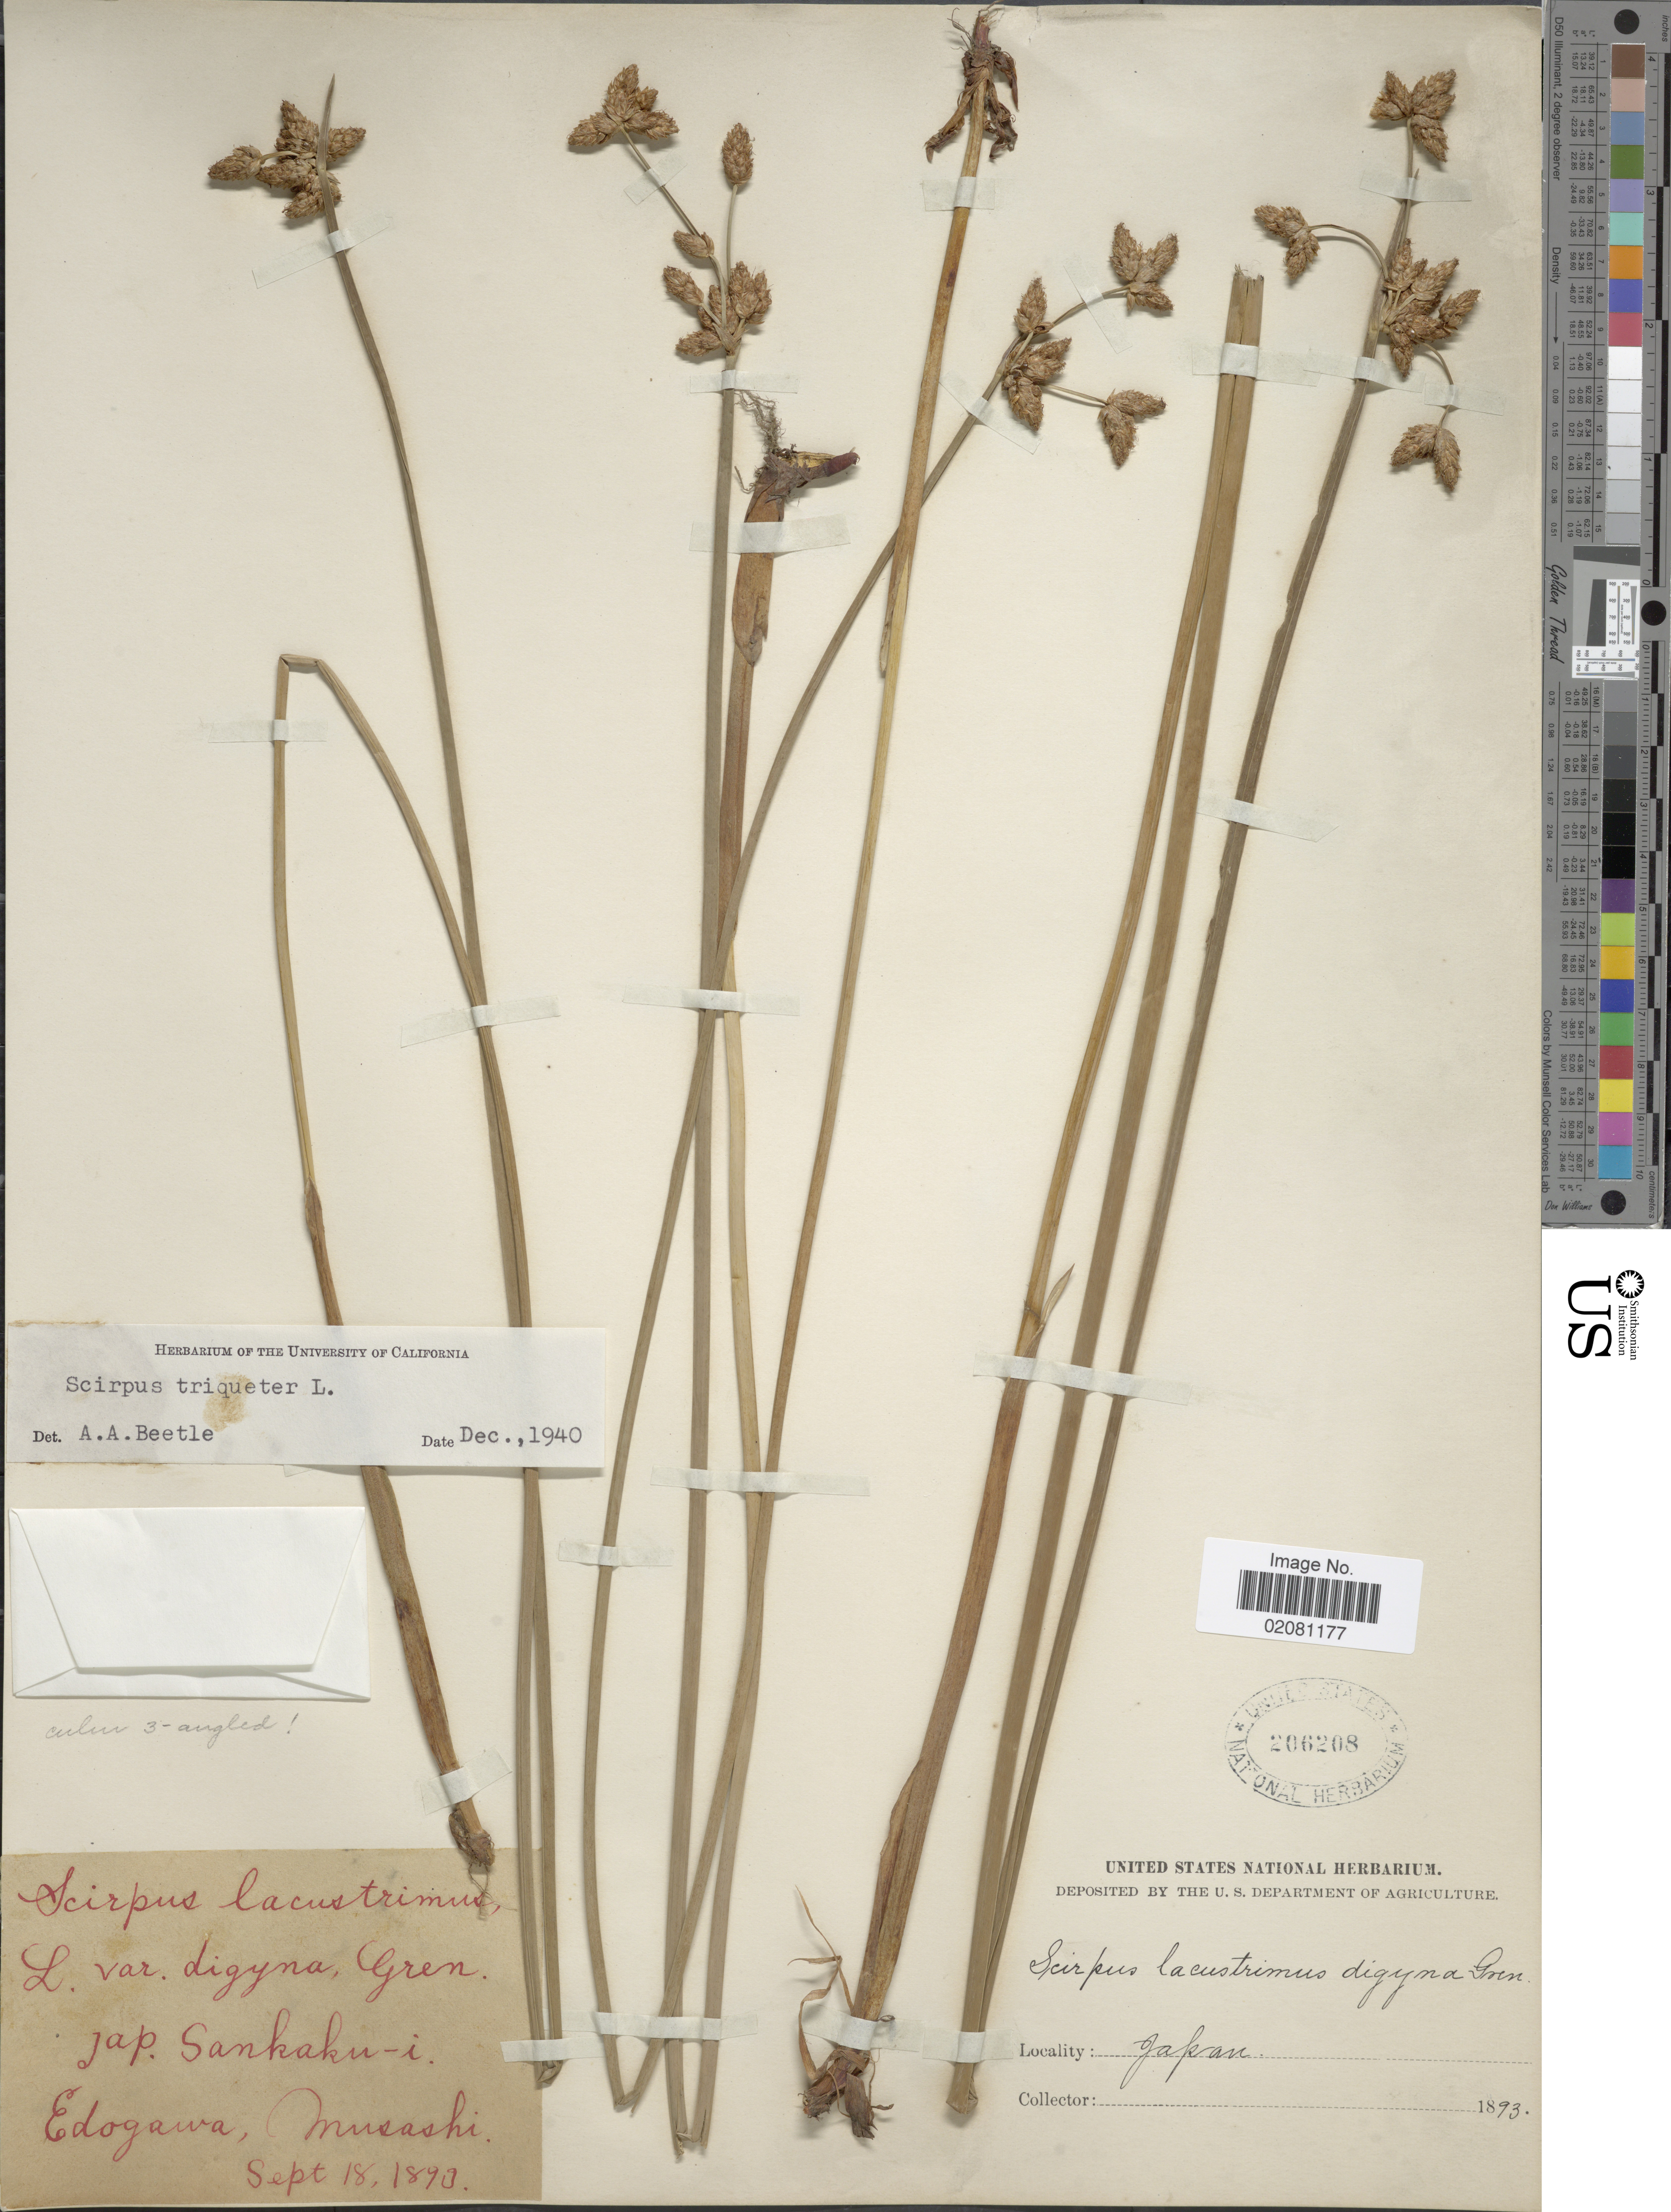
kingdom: Plantae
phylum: Tracheophyta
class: Liliopsida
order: Poales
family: Cyperaceae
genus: Schoenoplectus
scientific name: Schoenoplectus triqueter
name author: (L.) Palla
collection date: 1893-09-18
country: Japan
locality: Edogawa, Musashi.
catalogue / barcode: US 206208